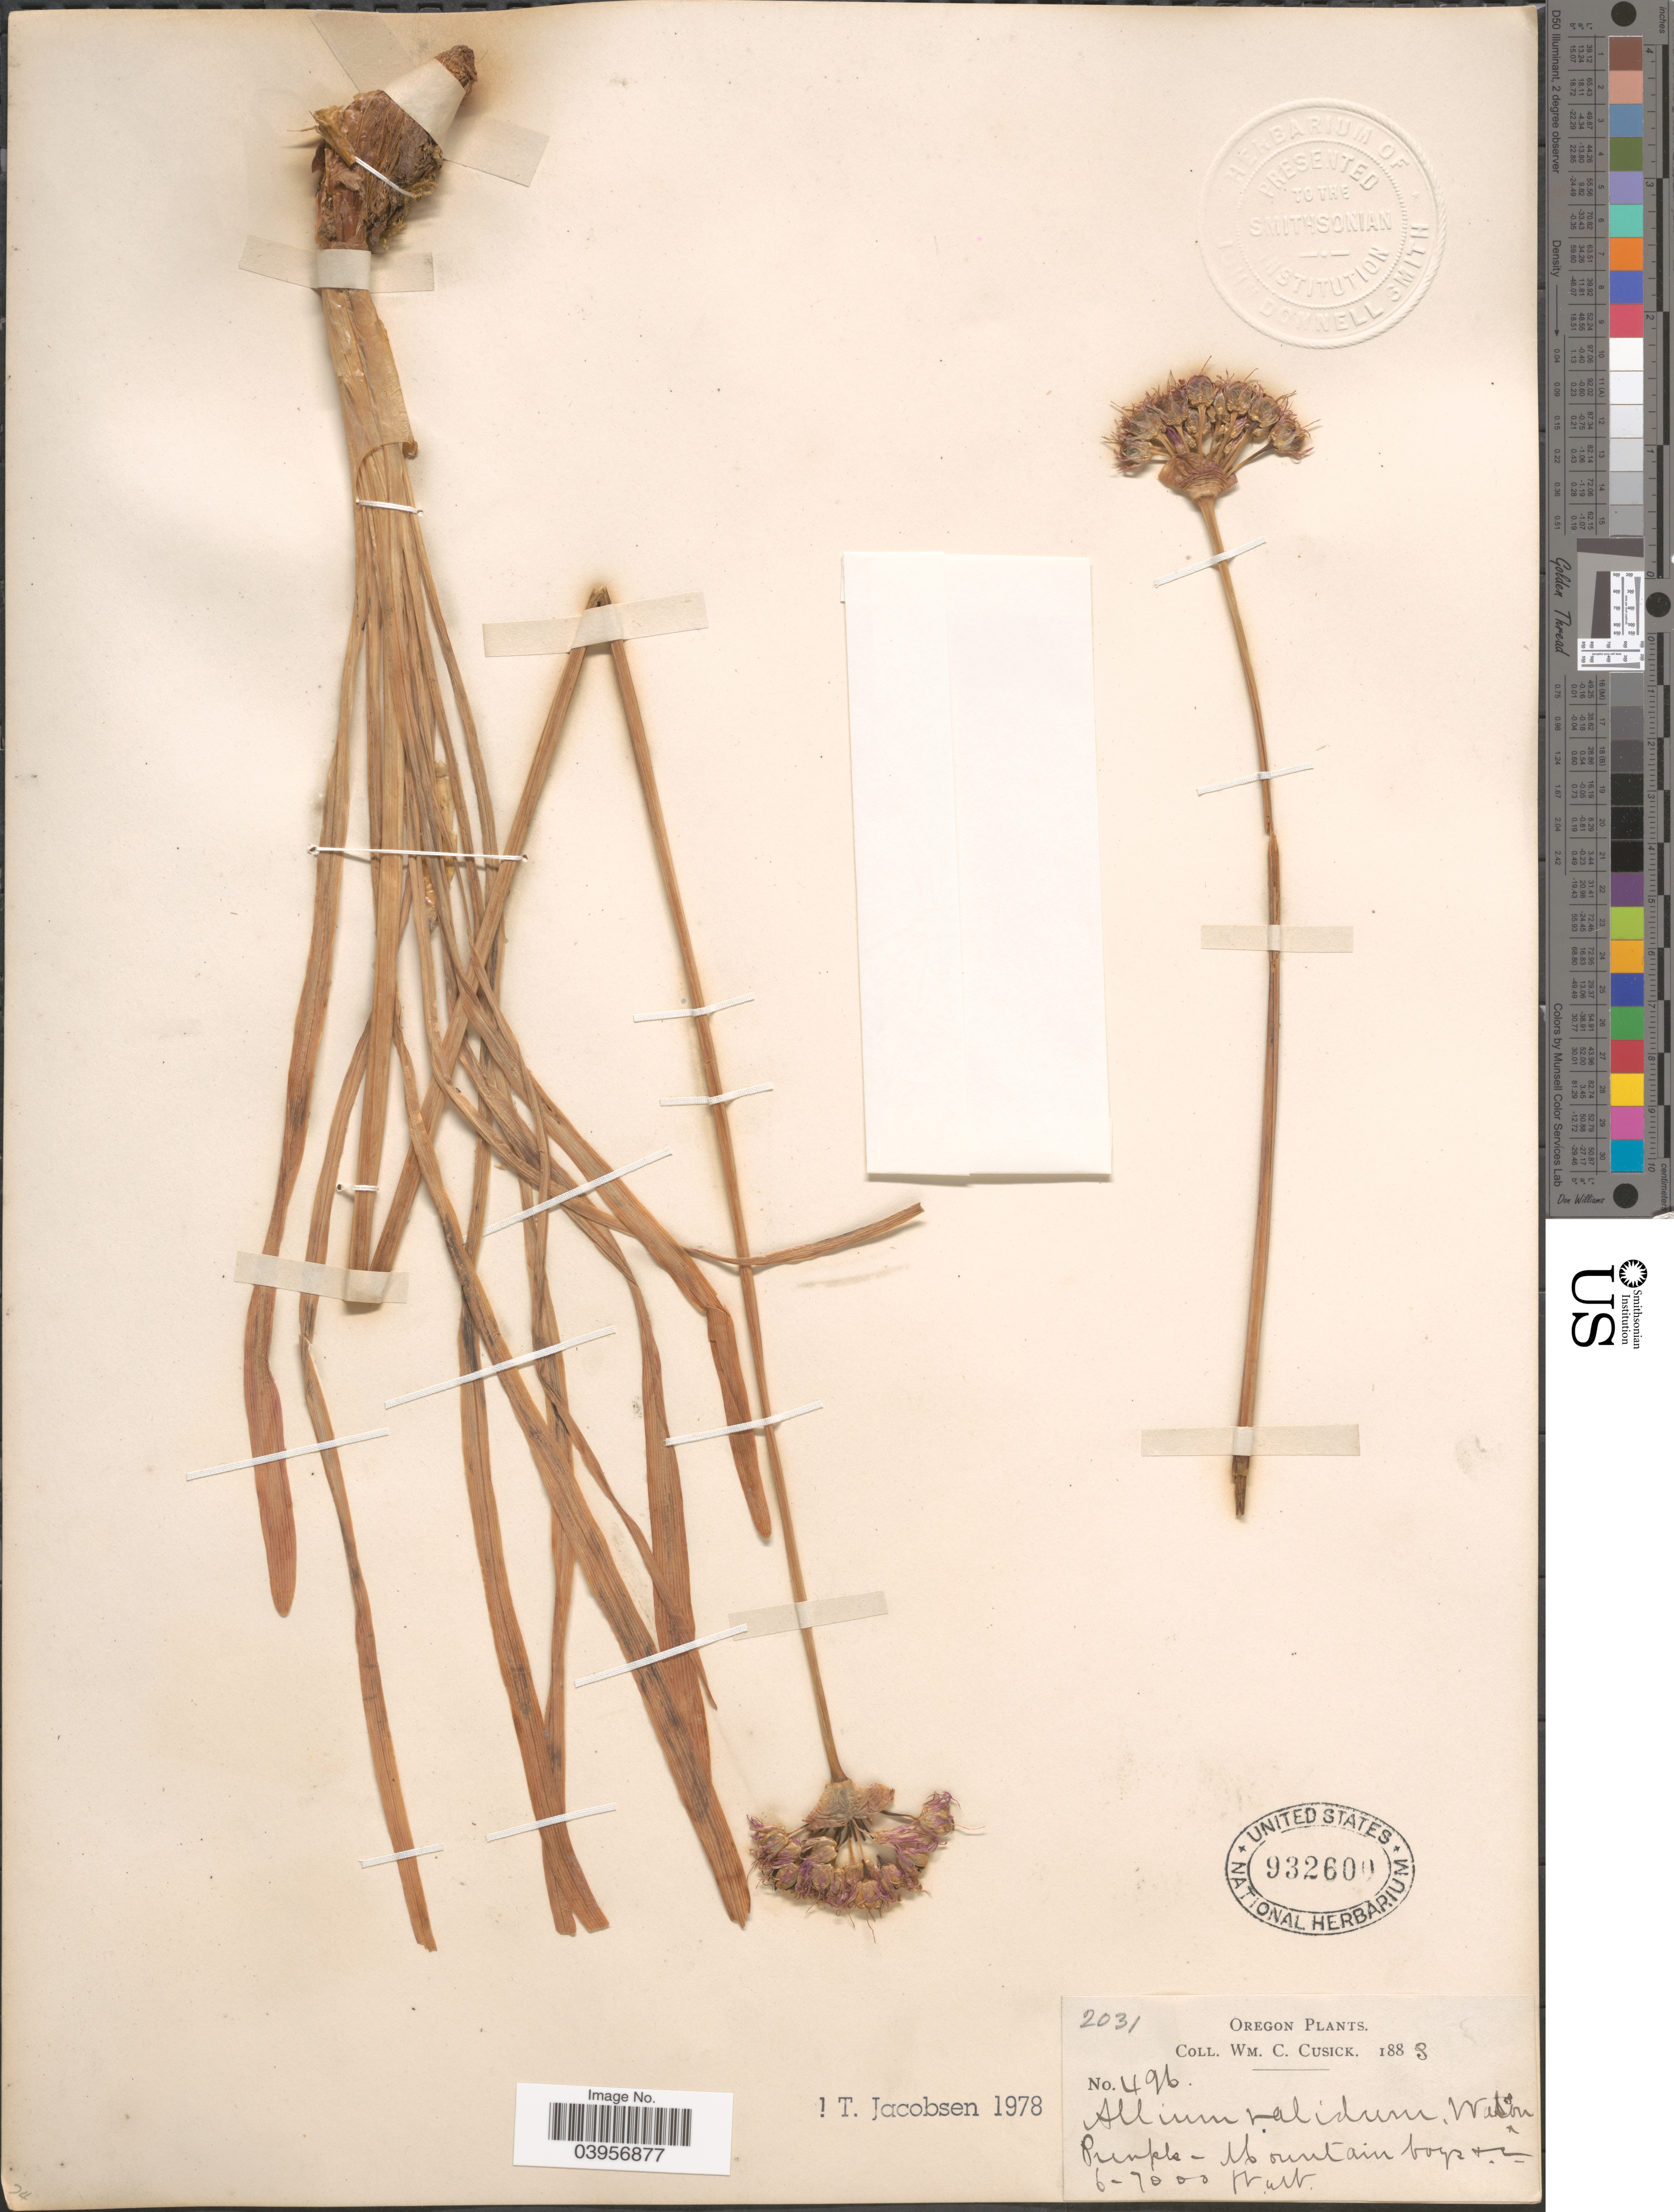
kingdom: Plantae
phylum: Tracheophyta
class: Liliopsida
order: Asparagales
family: Amaryllidaceae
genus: Allium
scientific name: Allium validum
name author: S. Watson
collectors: W. C. Cusick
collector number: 496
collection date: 1883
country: United States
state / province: Oregon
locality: Mountain bogs.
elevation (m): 1829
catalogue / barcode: US 932600